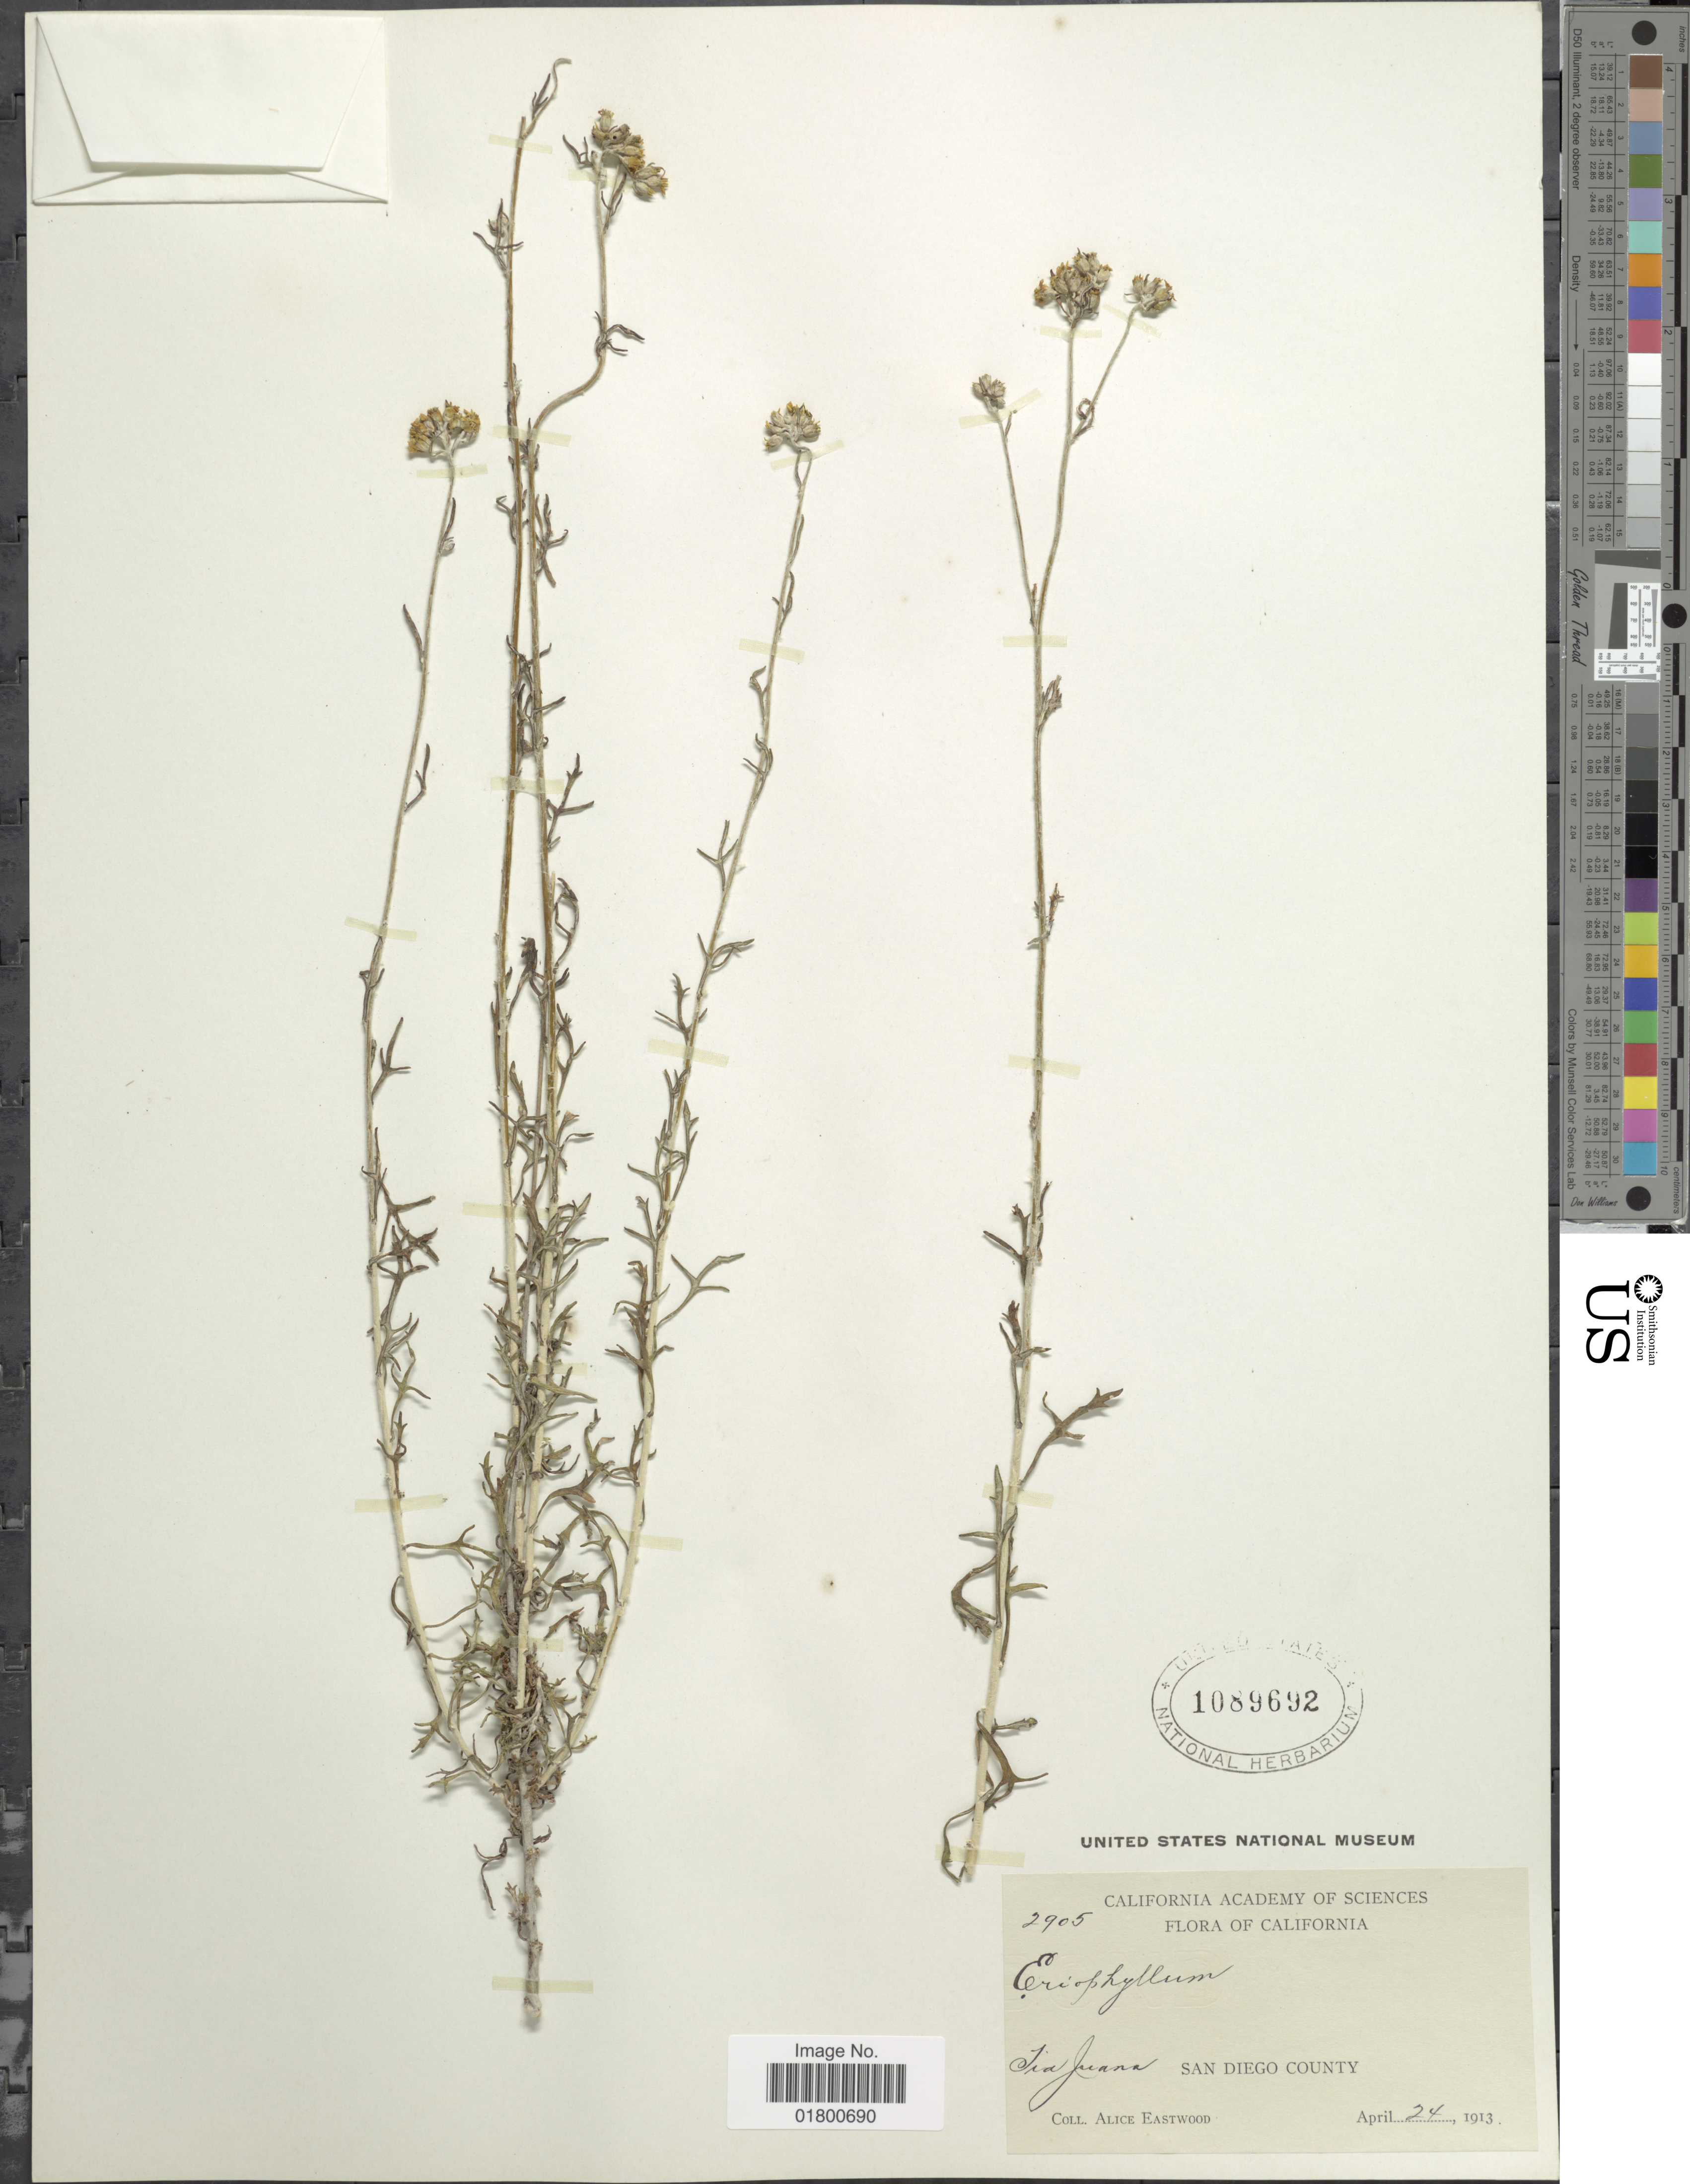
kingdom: Plantae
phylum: Tracheophyta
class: Magnoliopsida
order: Asterales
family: Asteraceae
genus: Eriophyllum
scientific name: Eriophyllum sp.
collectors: A. Eastwood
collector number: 2905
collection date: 1913-04-24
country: United States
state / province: California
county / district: San Diego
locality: Tia Juana, San Diego County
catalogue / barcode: US 1089692